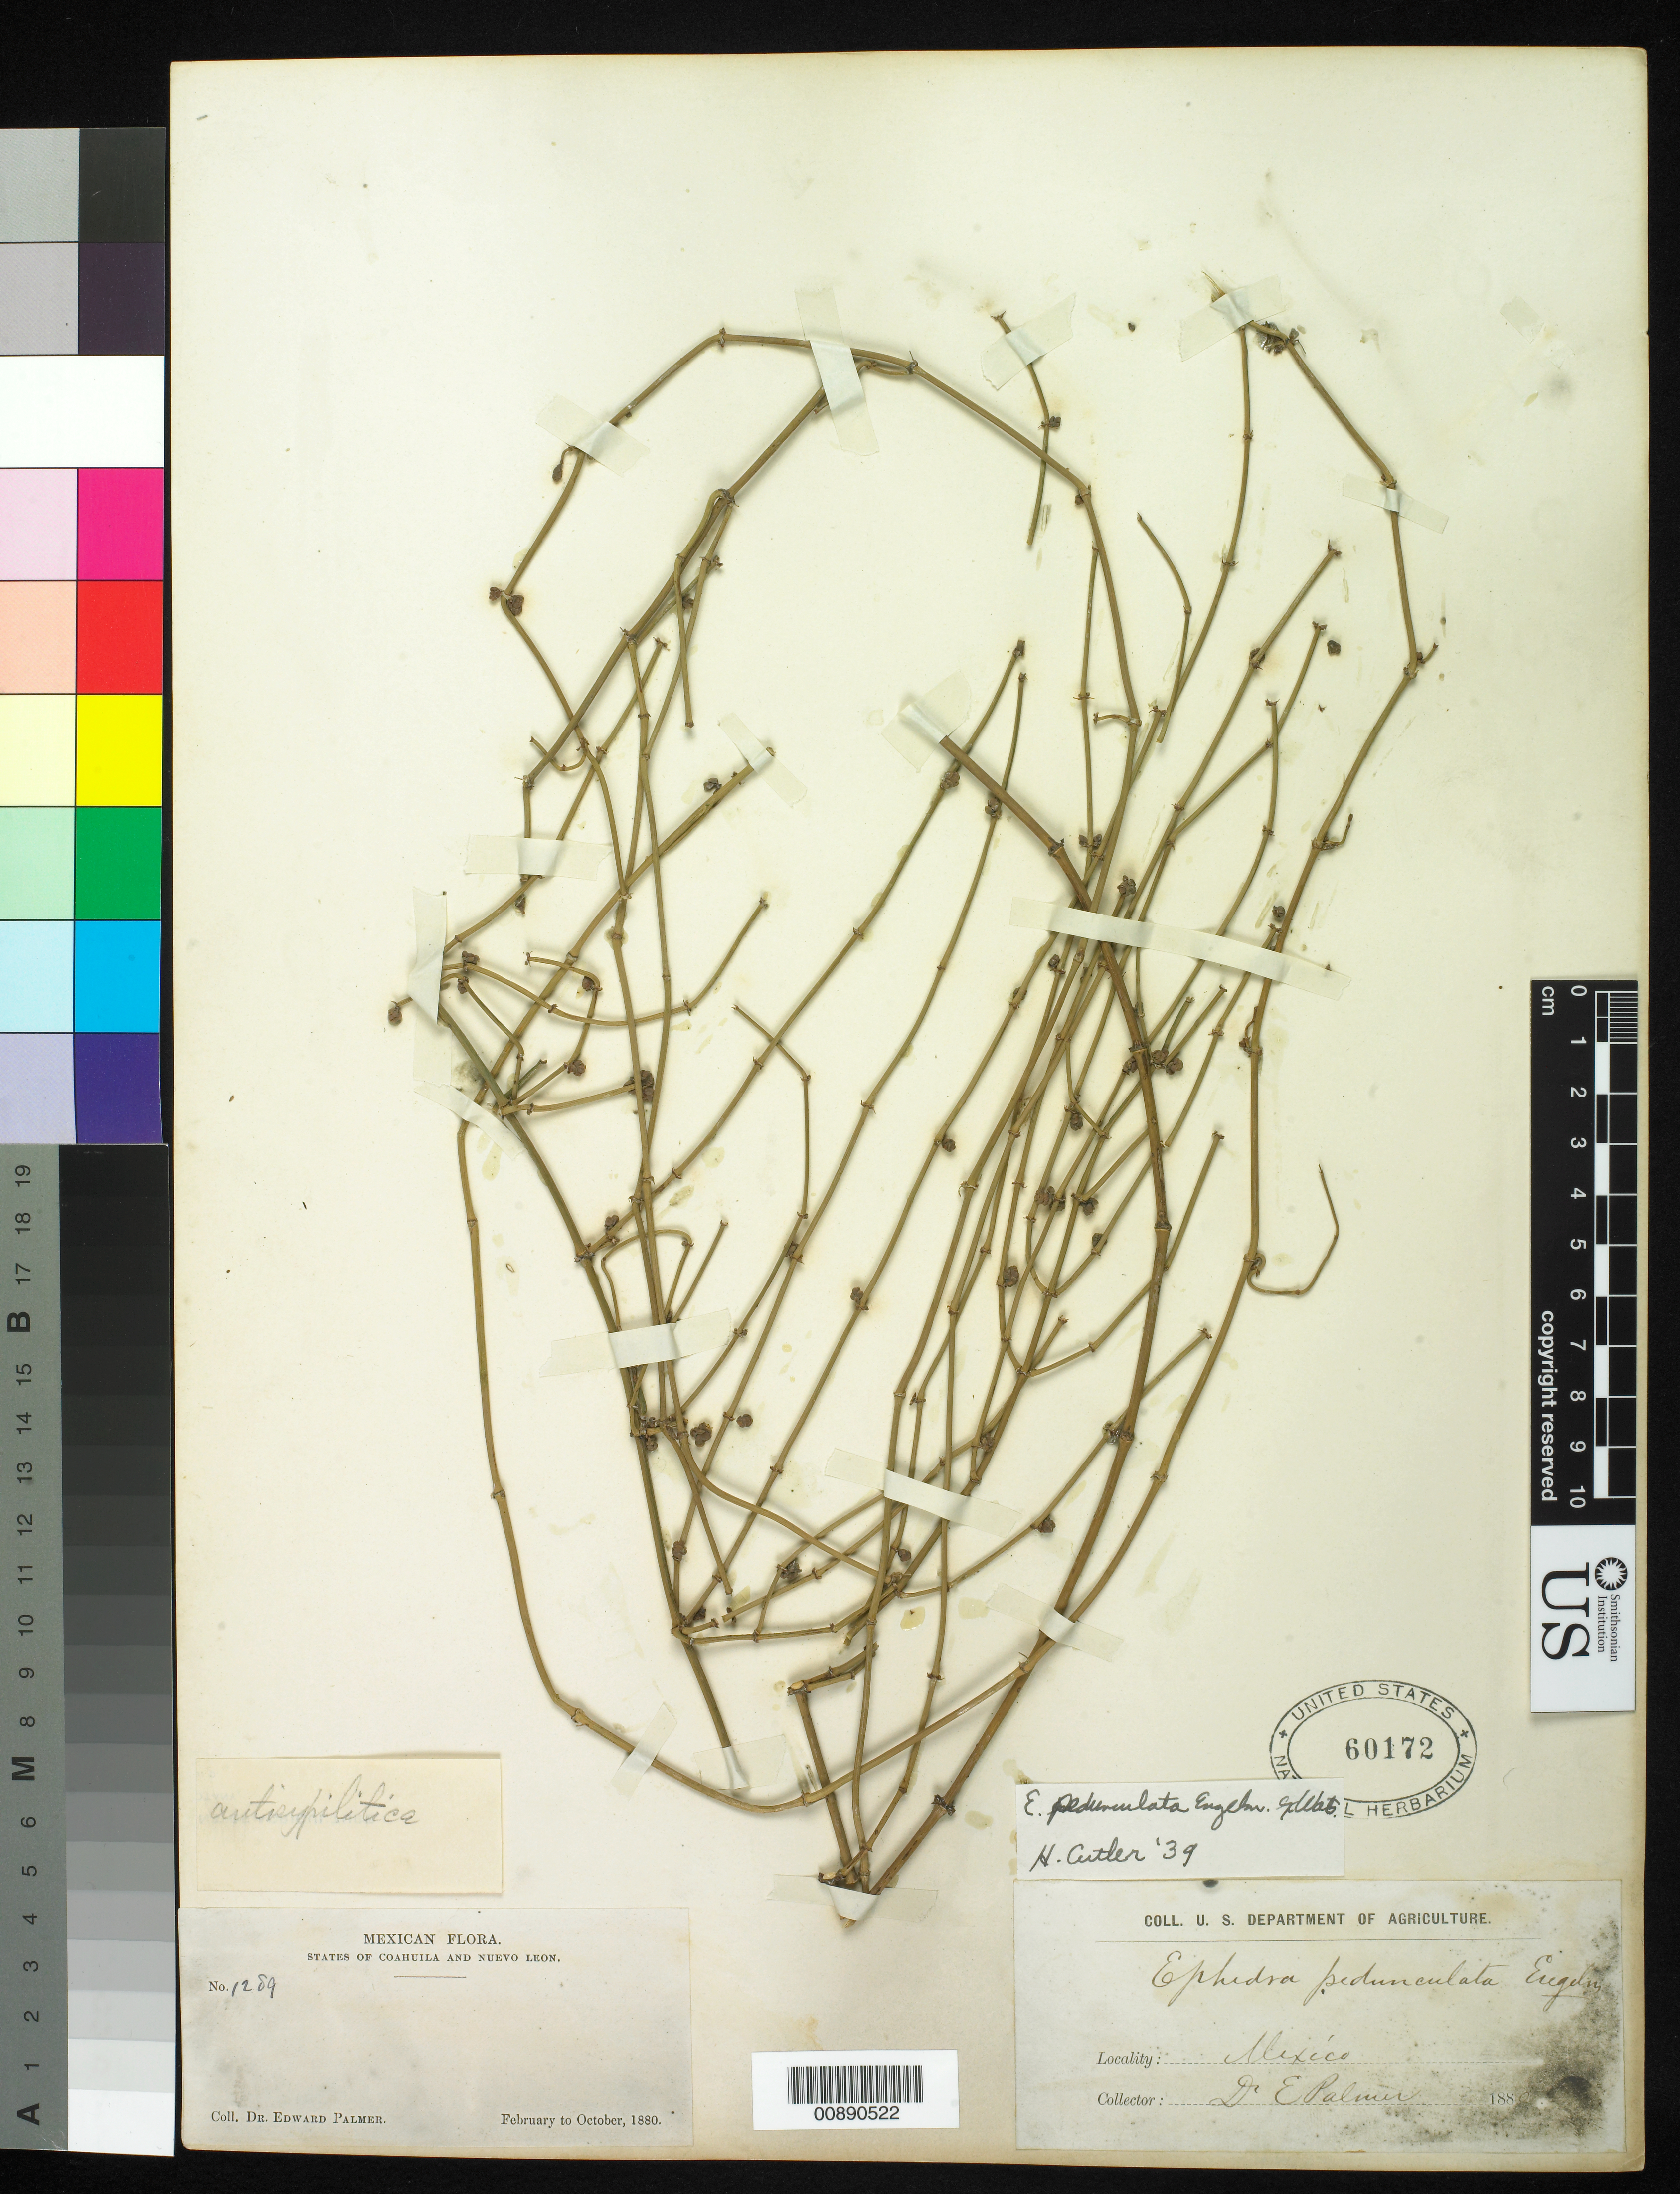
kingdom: Plantae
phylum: Tracheophyta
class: Gnetopsida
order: Ephedrales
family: Ephedraceae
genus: Ephedra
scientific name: Ephedra pedunculata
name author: Engelm. ex S. Watson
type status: Syntype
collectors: E. Palmer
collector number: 1289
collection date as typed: Feb 1880 to Oct 1880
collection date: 1880-02/1880-10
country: Mexico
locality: States of Coahuila and Nuevo Leon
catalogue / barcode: US 60172